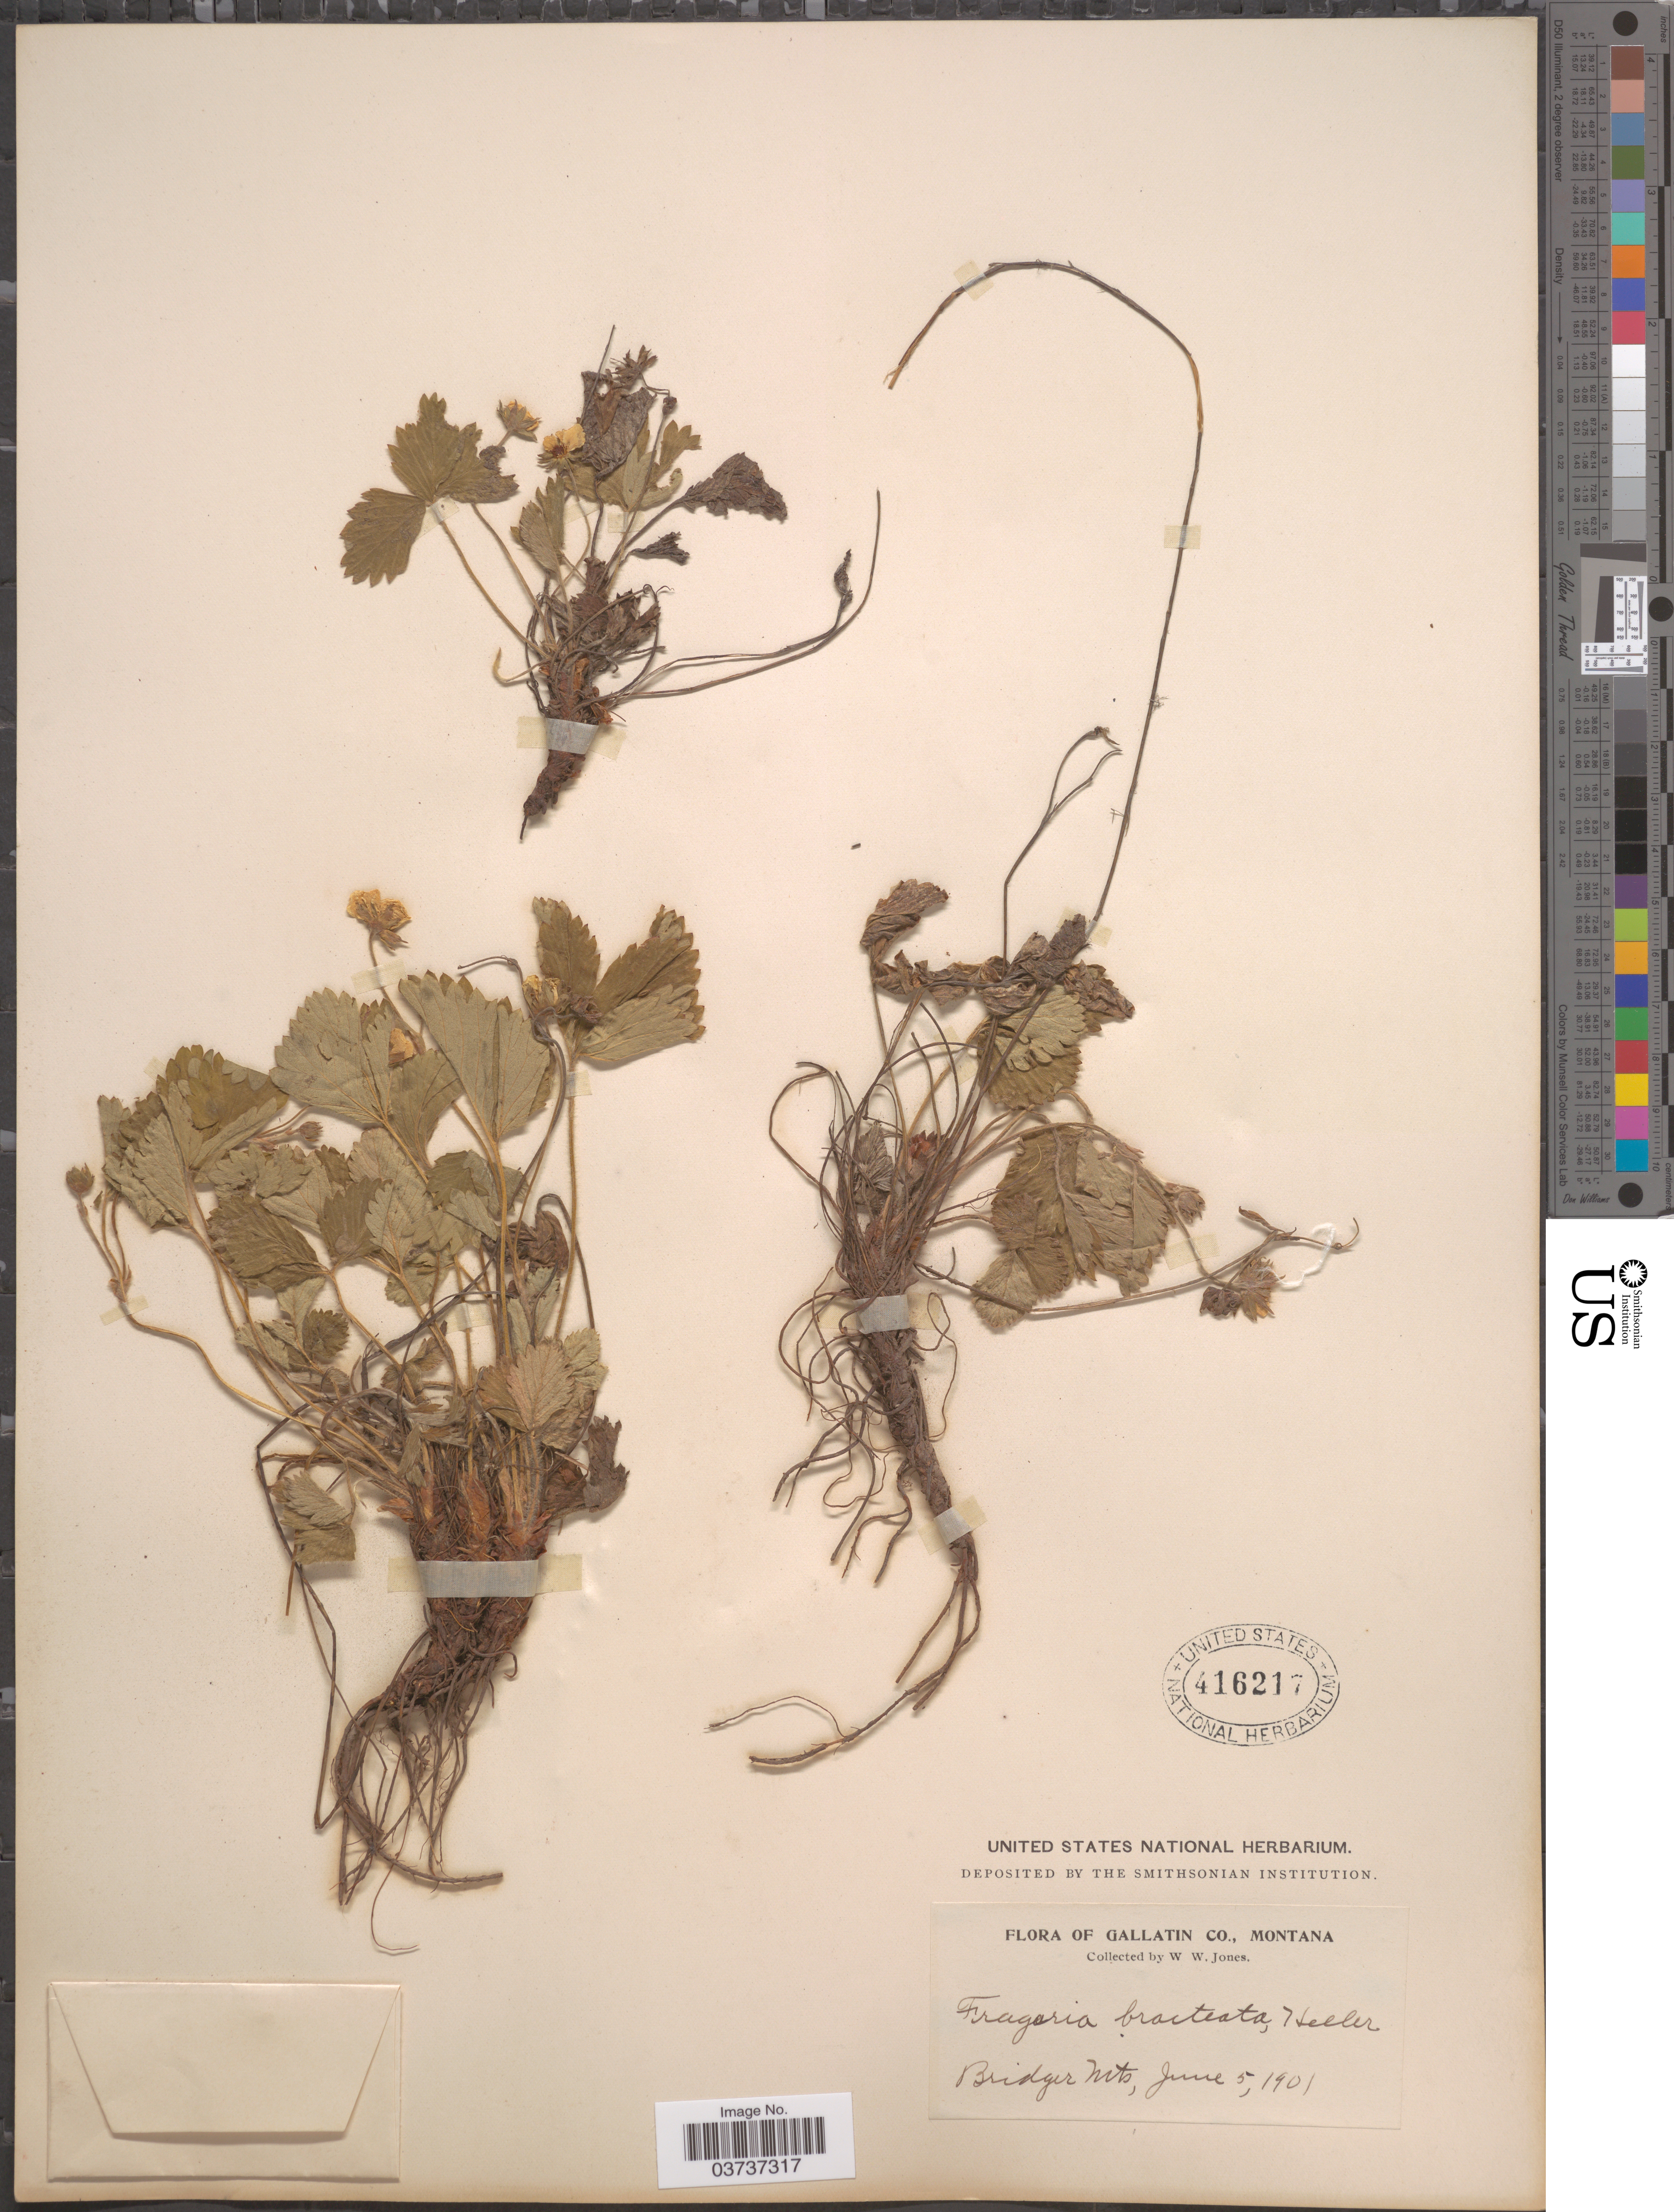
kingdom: Plantae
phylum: Tracheophyta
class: Magnoliopsida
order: Rosales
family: Rosaceae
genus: Fragaria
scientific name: Fragaria vesca subsp. bracteata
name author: L.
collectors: W. W. Jones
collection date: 1901-06-05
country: United States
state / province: Montana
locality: Gallatin Co. Bridger Mts.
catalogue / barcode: US 416217